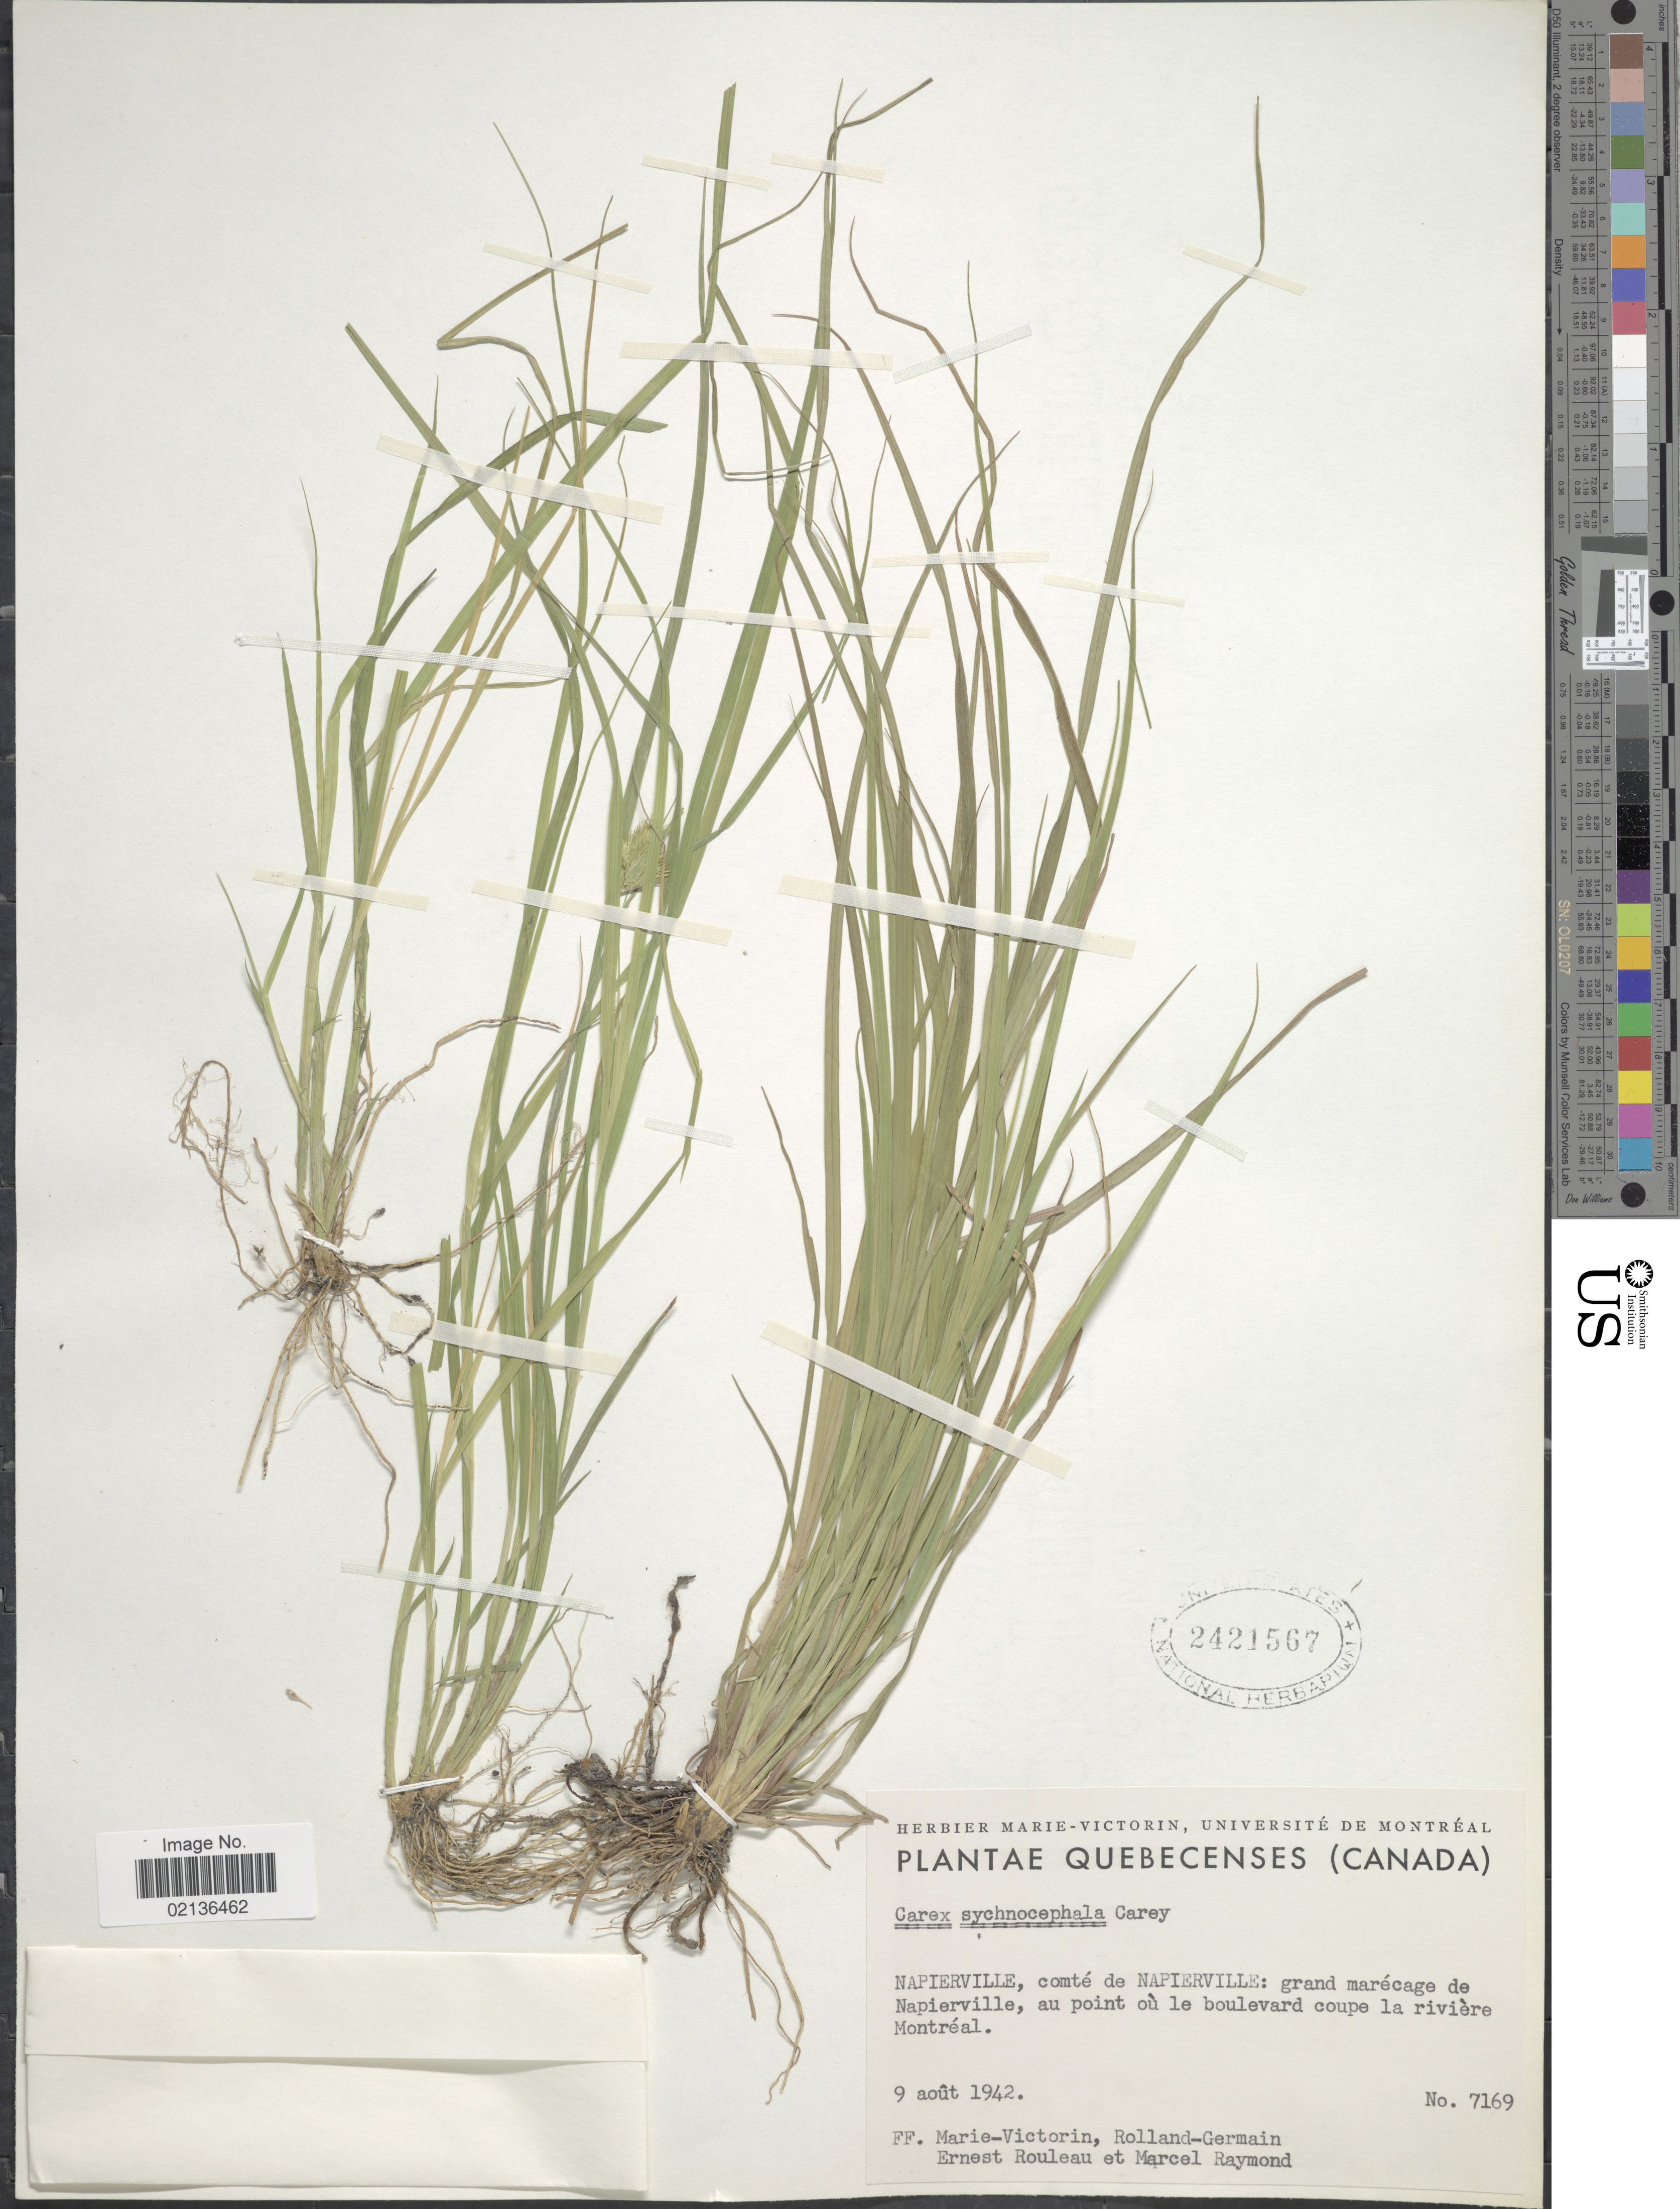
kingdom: Plantae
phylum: Tracheophyta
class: Liliopsida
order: Poales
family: Cyperaceae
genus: Carex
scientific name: Carex sychnocephala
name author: J. Carey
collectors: F. Marie-Victorin, Rolland-Germain, J. Rouleau & M. Raymond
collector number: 7169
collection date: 1942-08-09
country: Canada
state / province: Quebec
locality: Napierville, comte de Napierville: grand marecage de Napierville, au point ou le boulevard coupe la riviere Montreal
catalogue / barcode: US 2421567